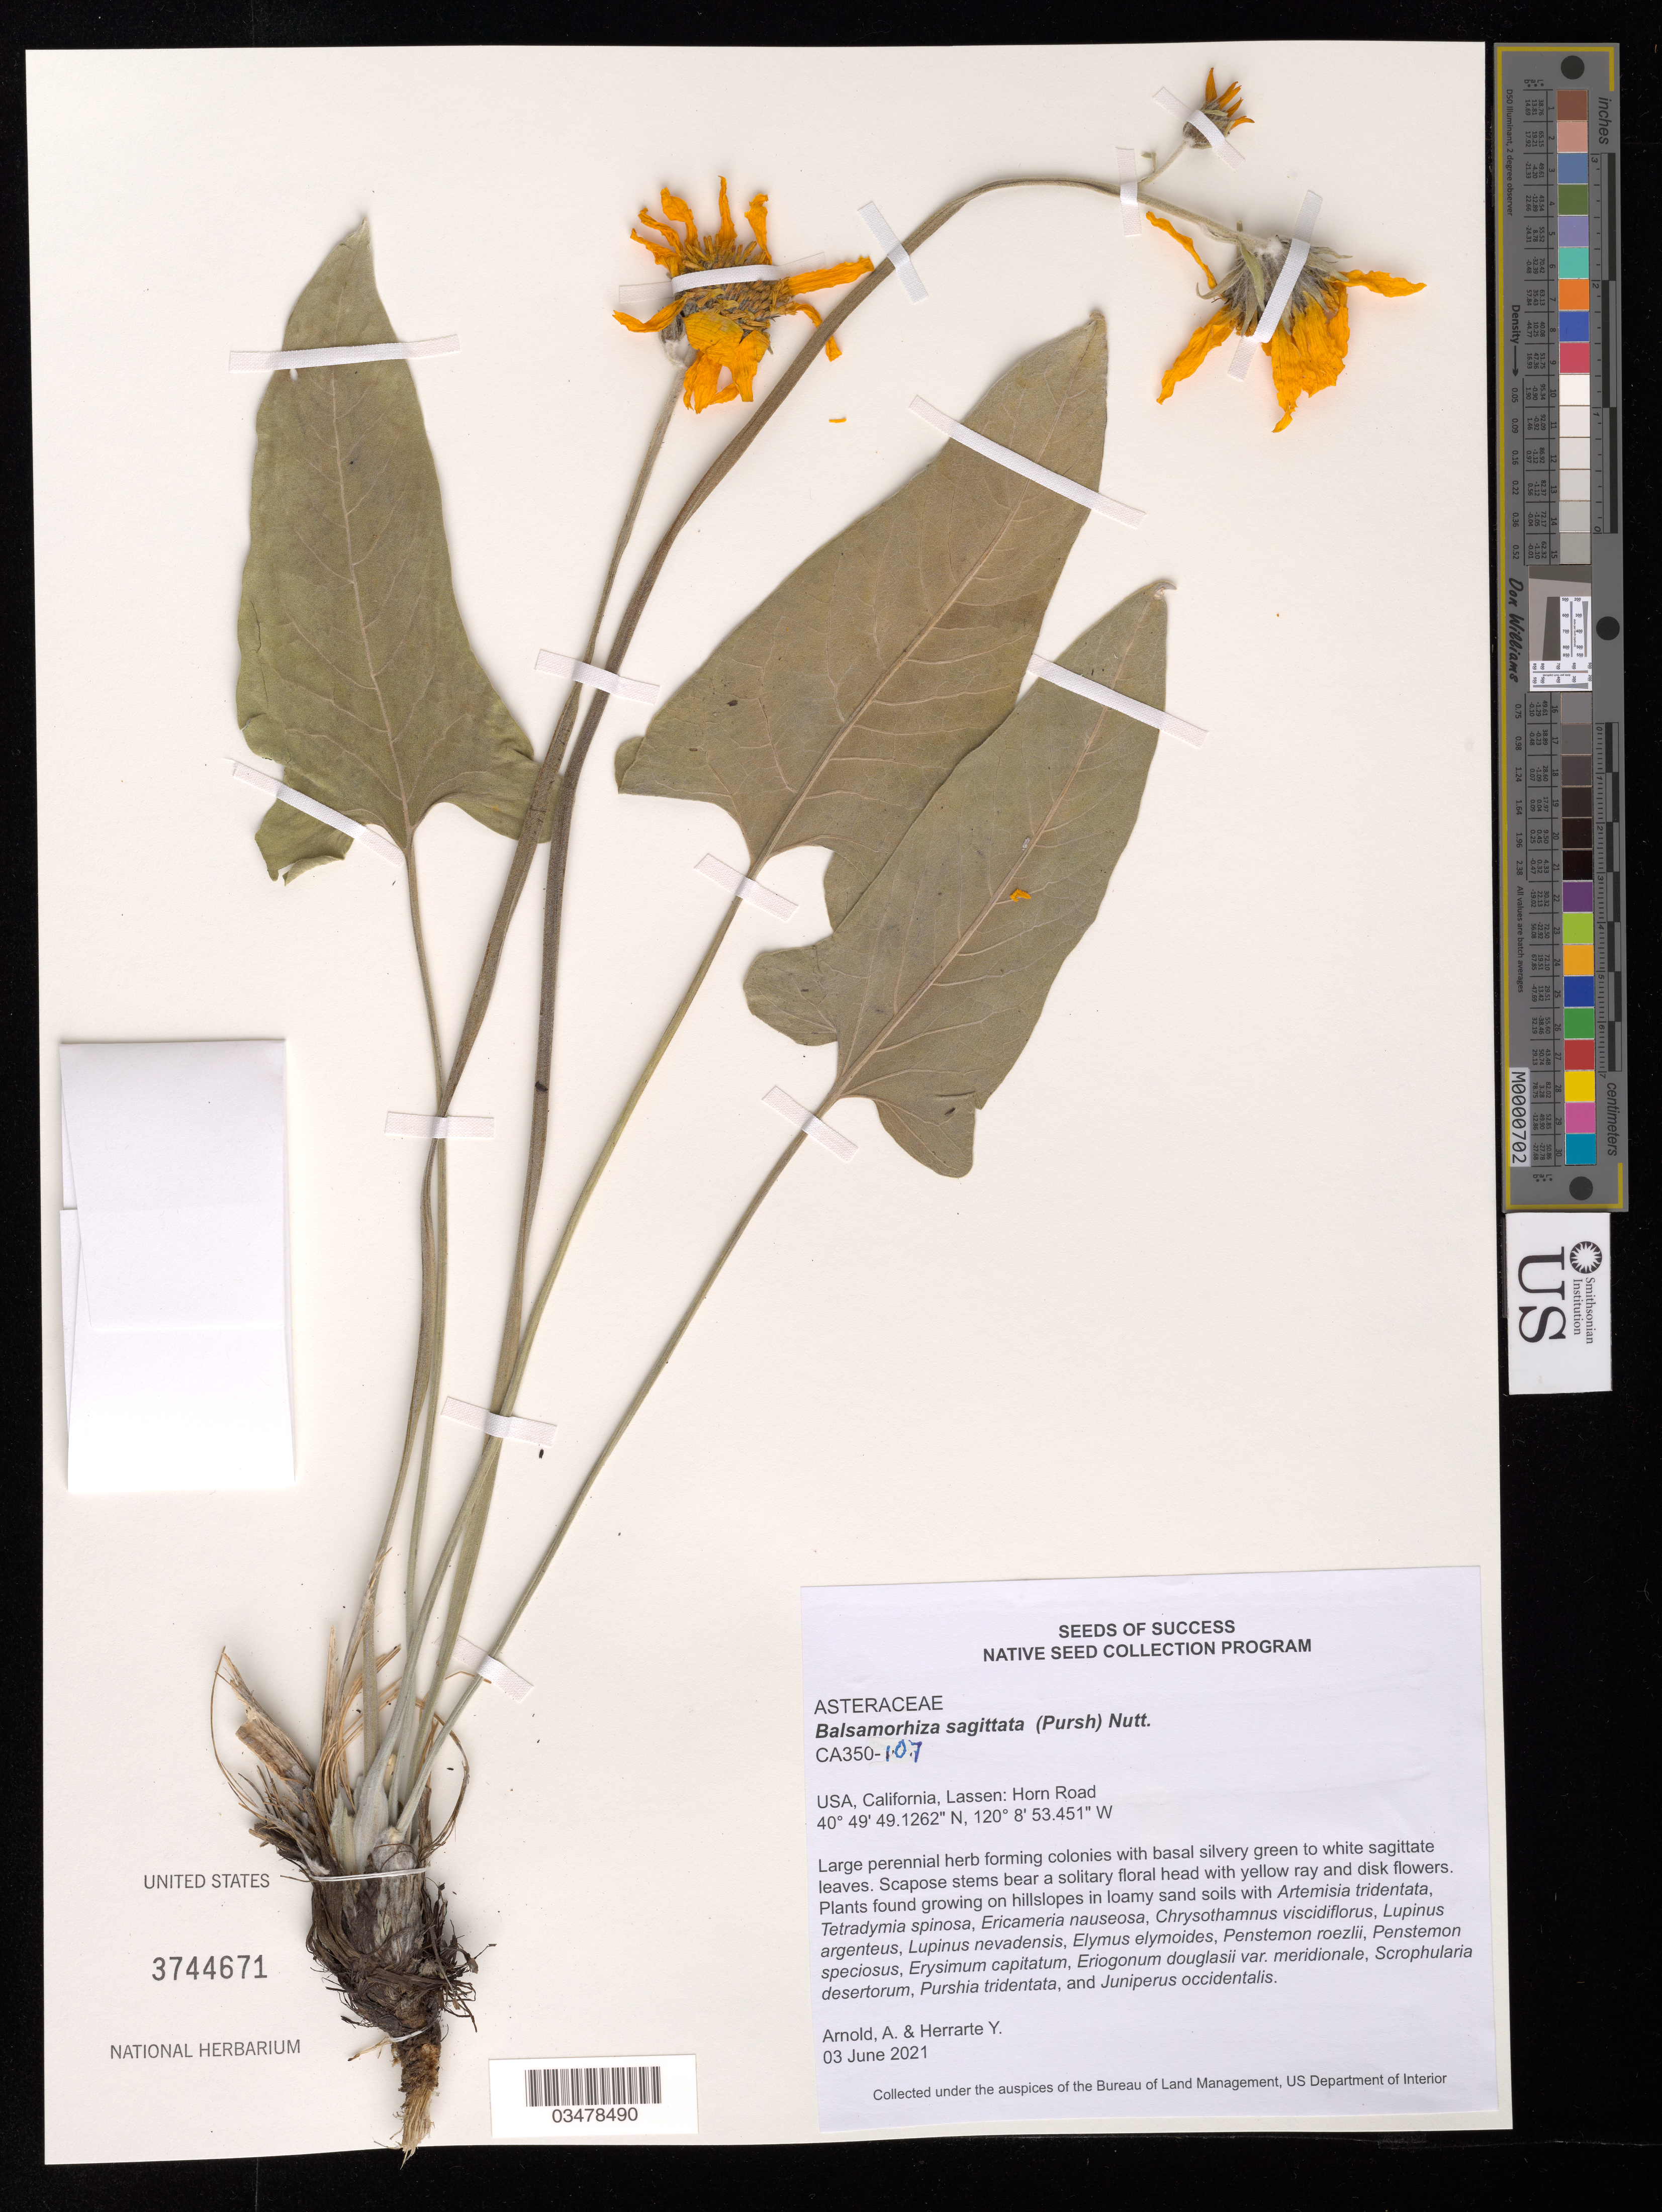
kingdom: Plantae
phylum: Tracheophyta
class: Magnoliopsida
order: Asterales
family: Asteraceae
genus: Balsamorhiza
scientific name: Balsamorhiza sagittata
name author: (Pursh) Nutt.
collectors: A. Arnold & Y. Herrarte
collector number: CA350-107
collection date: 2021-06-03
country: United States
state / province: California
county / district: Lassen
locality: Horn Road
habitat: Loamy sand soils. With Artemisia tridentat, Tetradymia spinosa, Lupinus nevadensis, etc.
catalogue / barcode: US 3744671